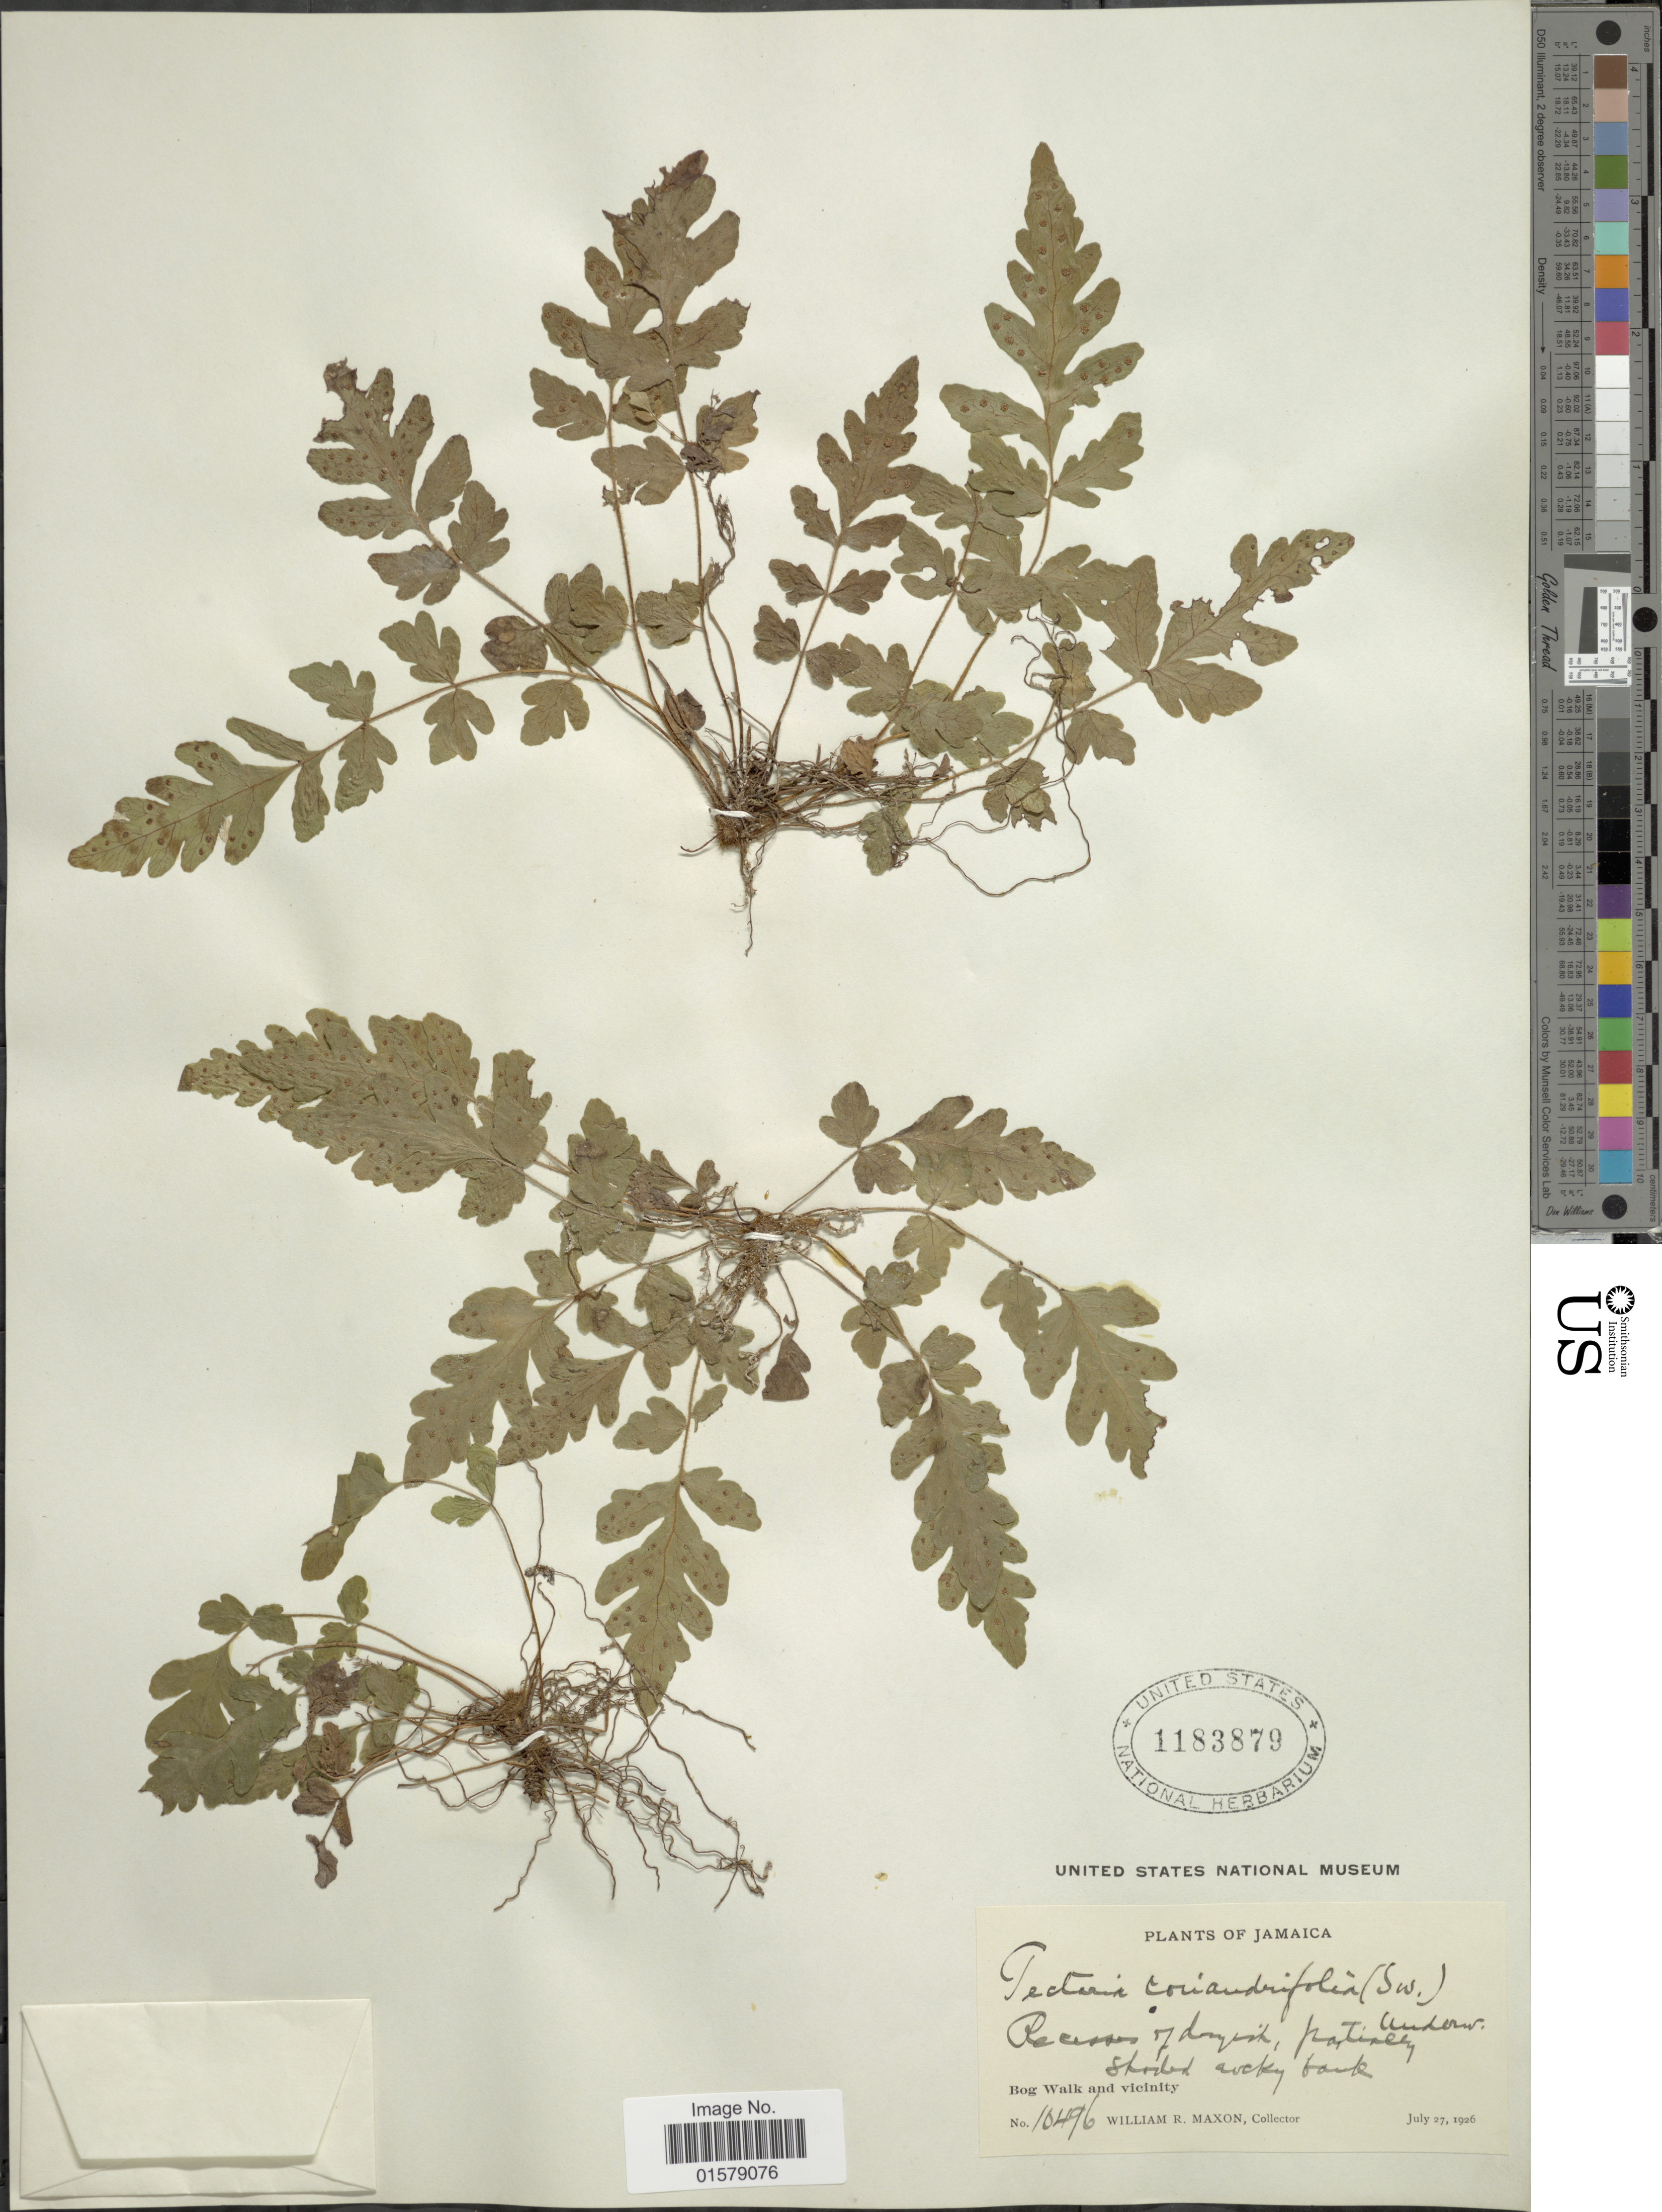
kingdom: Plantae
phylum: Tracheophyta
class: Polypodiopsida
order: Polypodiales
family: Tectariaceae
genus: Tectaria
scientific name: Tectaria coriandrifolia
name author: Underw.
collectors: W. R. Maxon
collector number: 10496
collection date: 1926-07-27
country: Jamaica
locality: Bog Walk and vicinity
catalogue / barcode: US 1183879